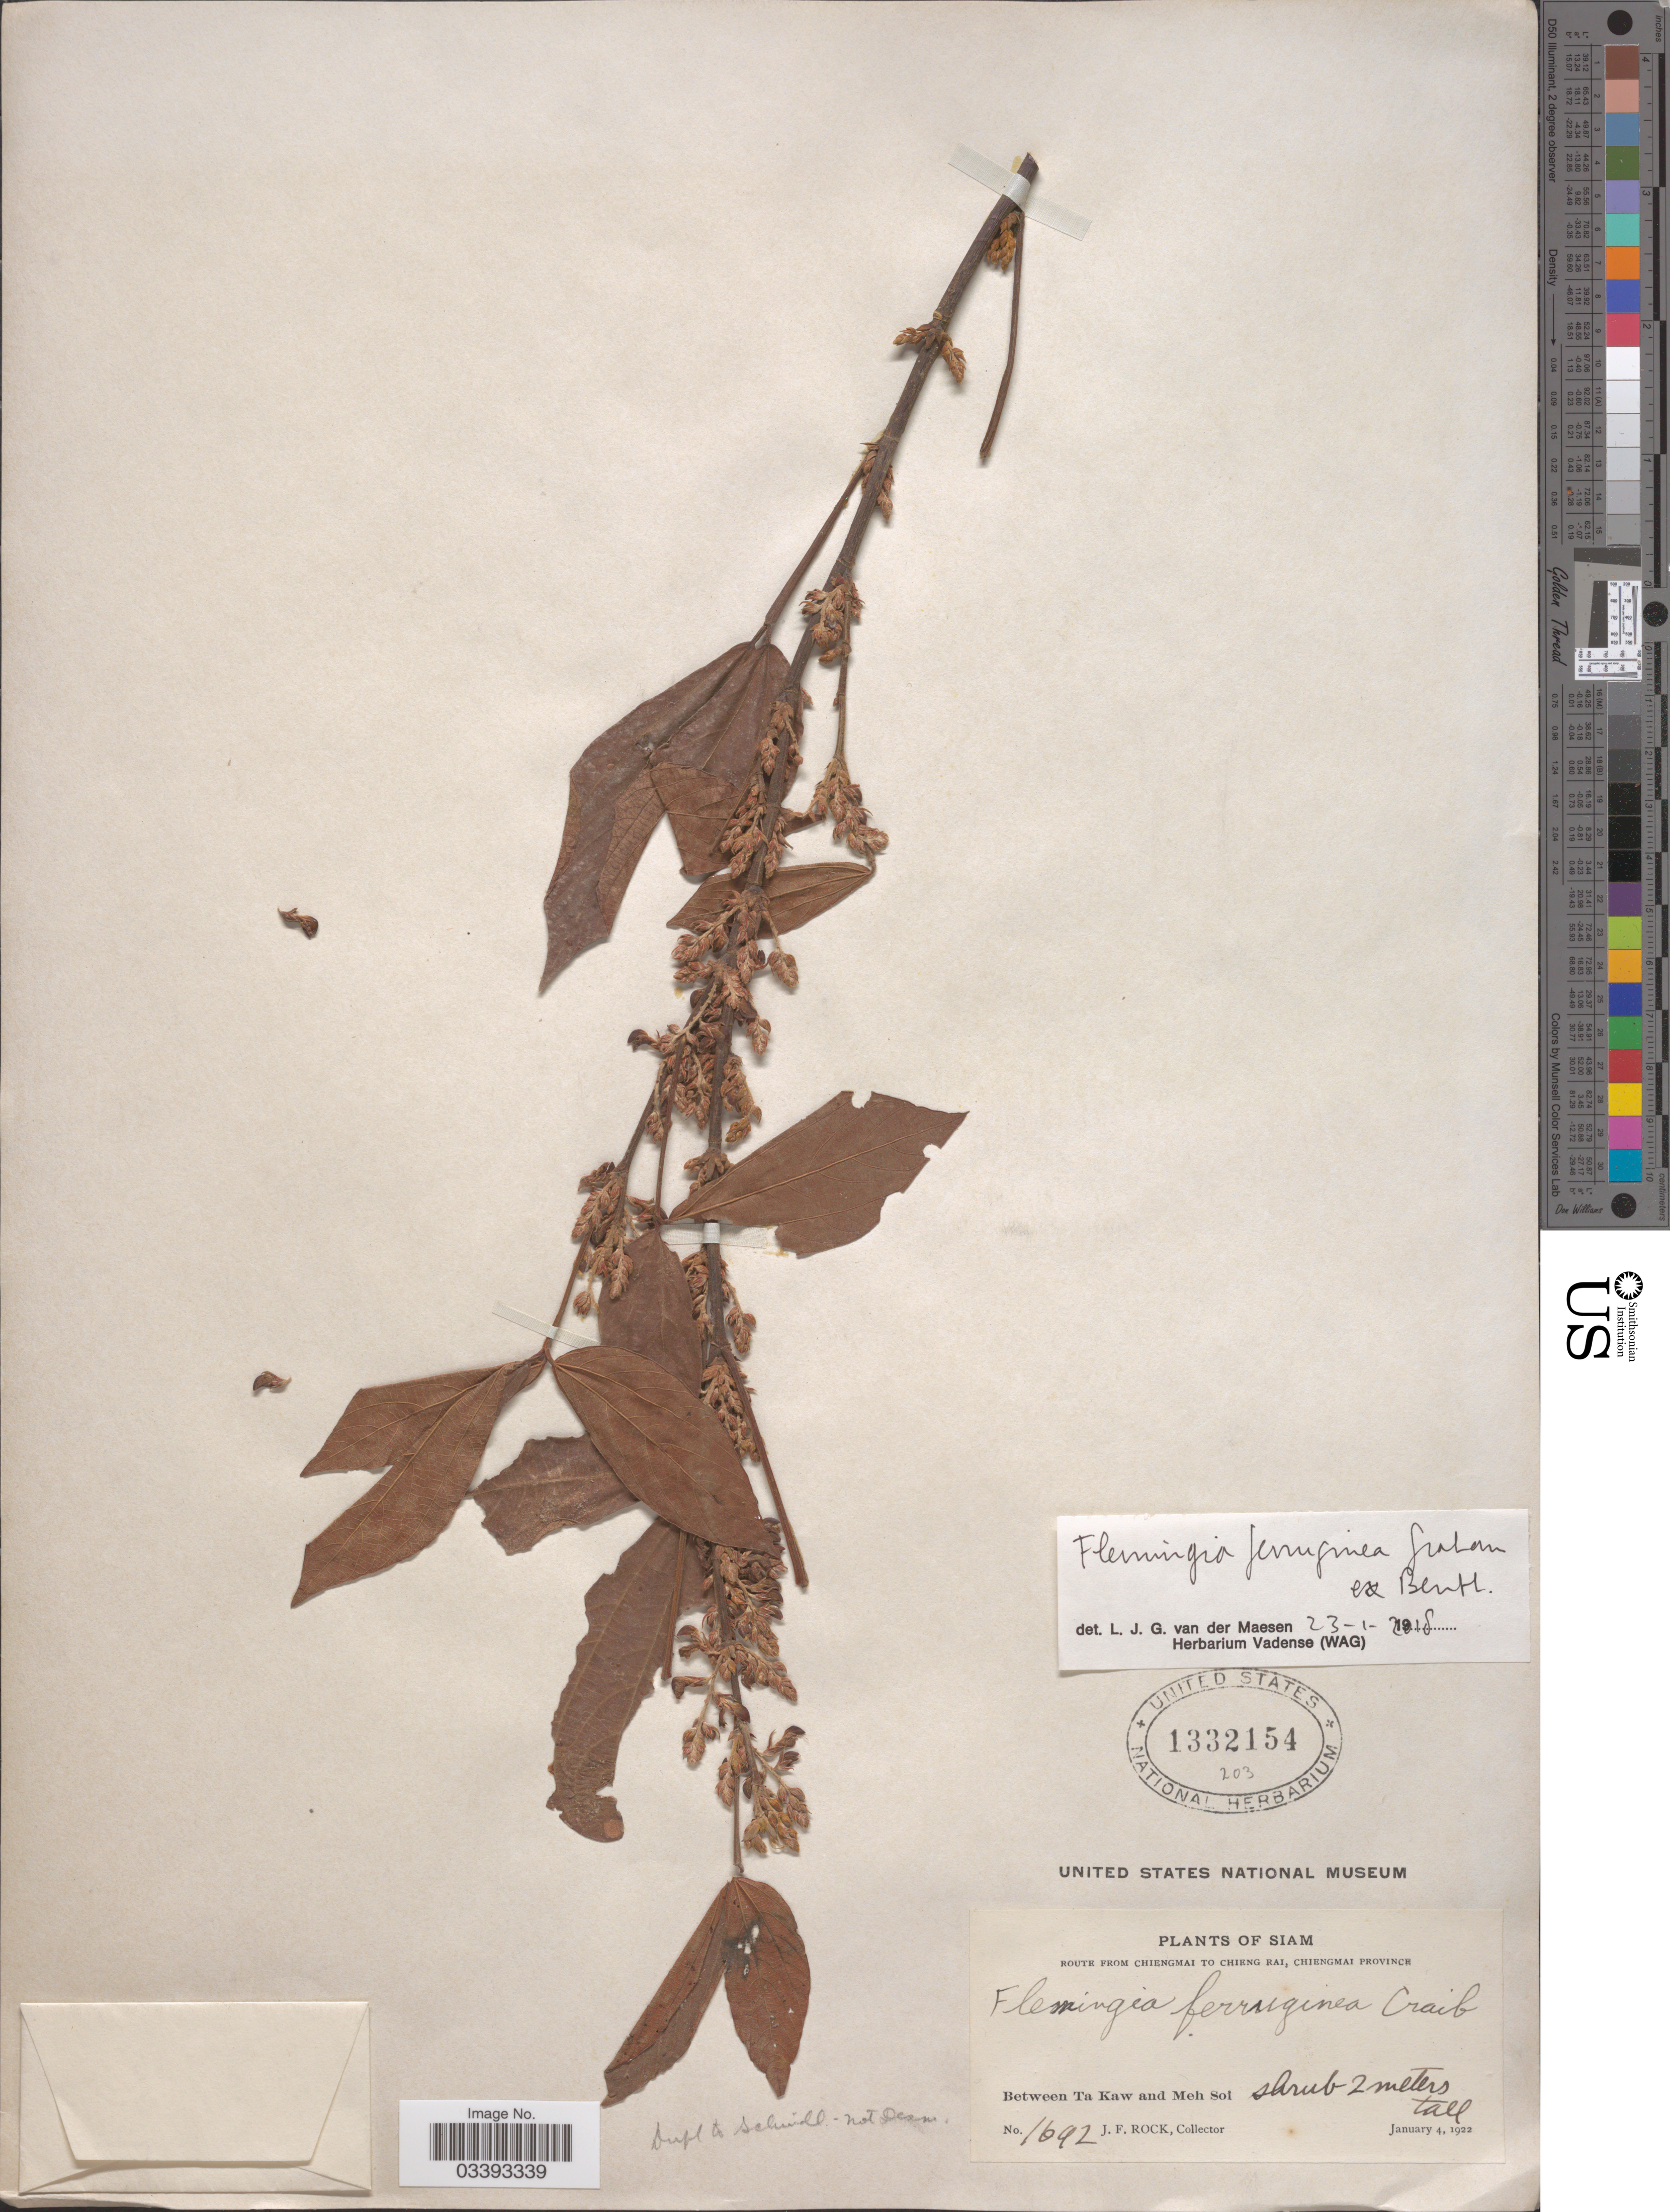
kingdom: Plantae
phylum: Tracheophyta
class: Magnoliopsida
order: Fabales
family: Fabaceae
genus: Flemingia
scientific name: Flemingia ferruginea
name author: Wall.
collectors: J. Rock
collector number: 1692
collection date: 1922-01-04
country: Thailand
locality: Siam. Route from Chienmai to Chieng Rai, Cheingmai Province. Between Ta Kaw and Meh Soi.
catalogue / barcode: US 1332154